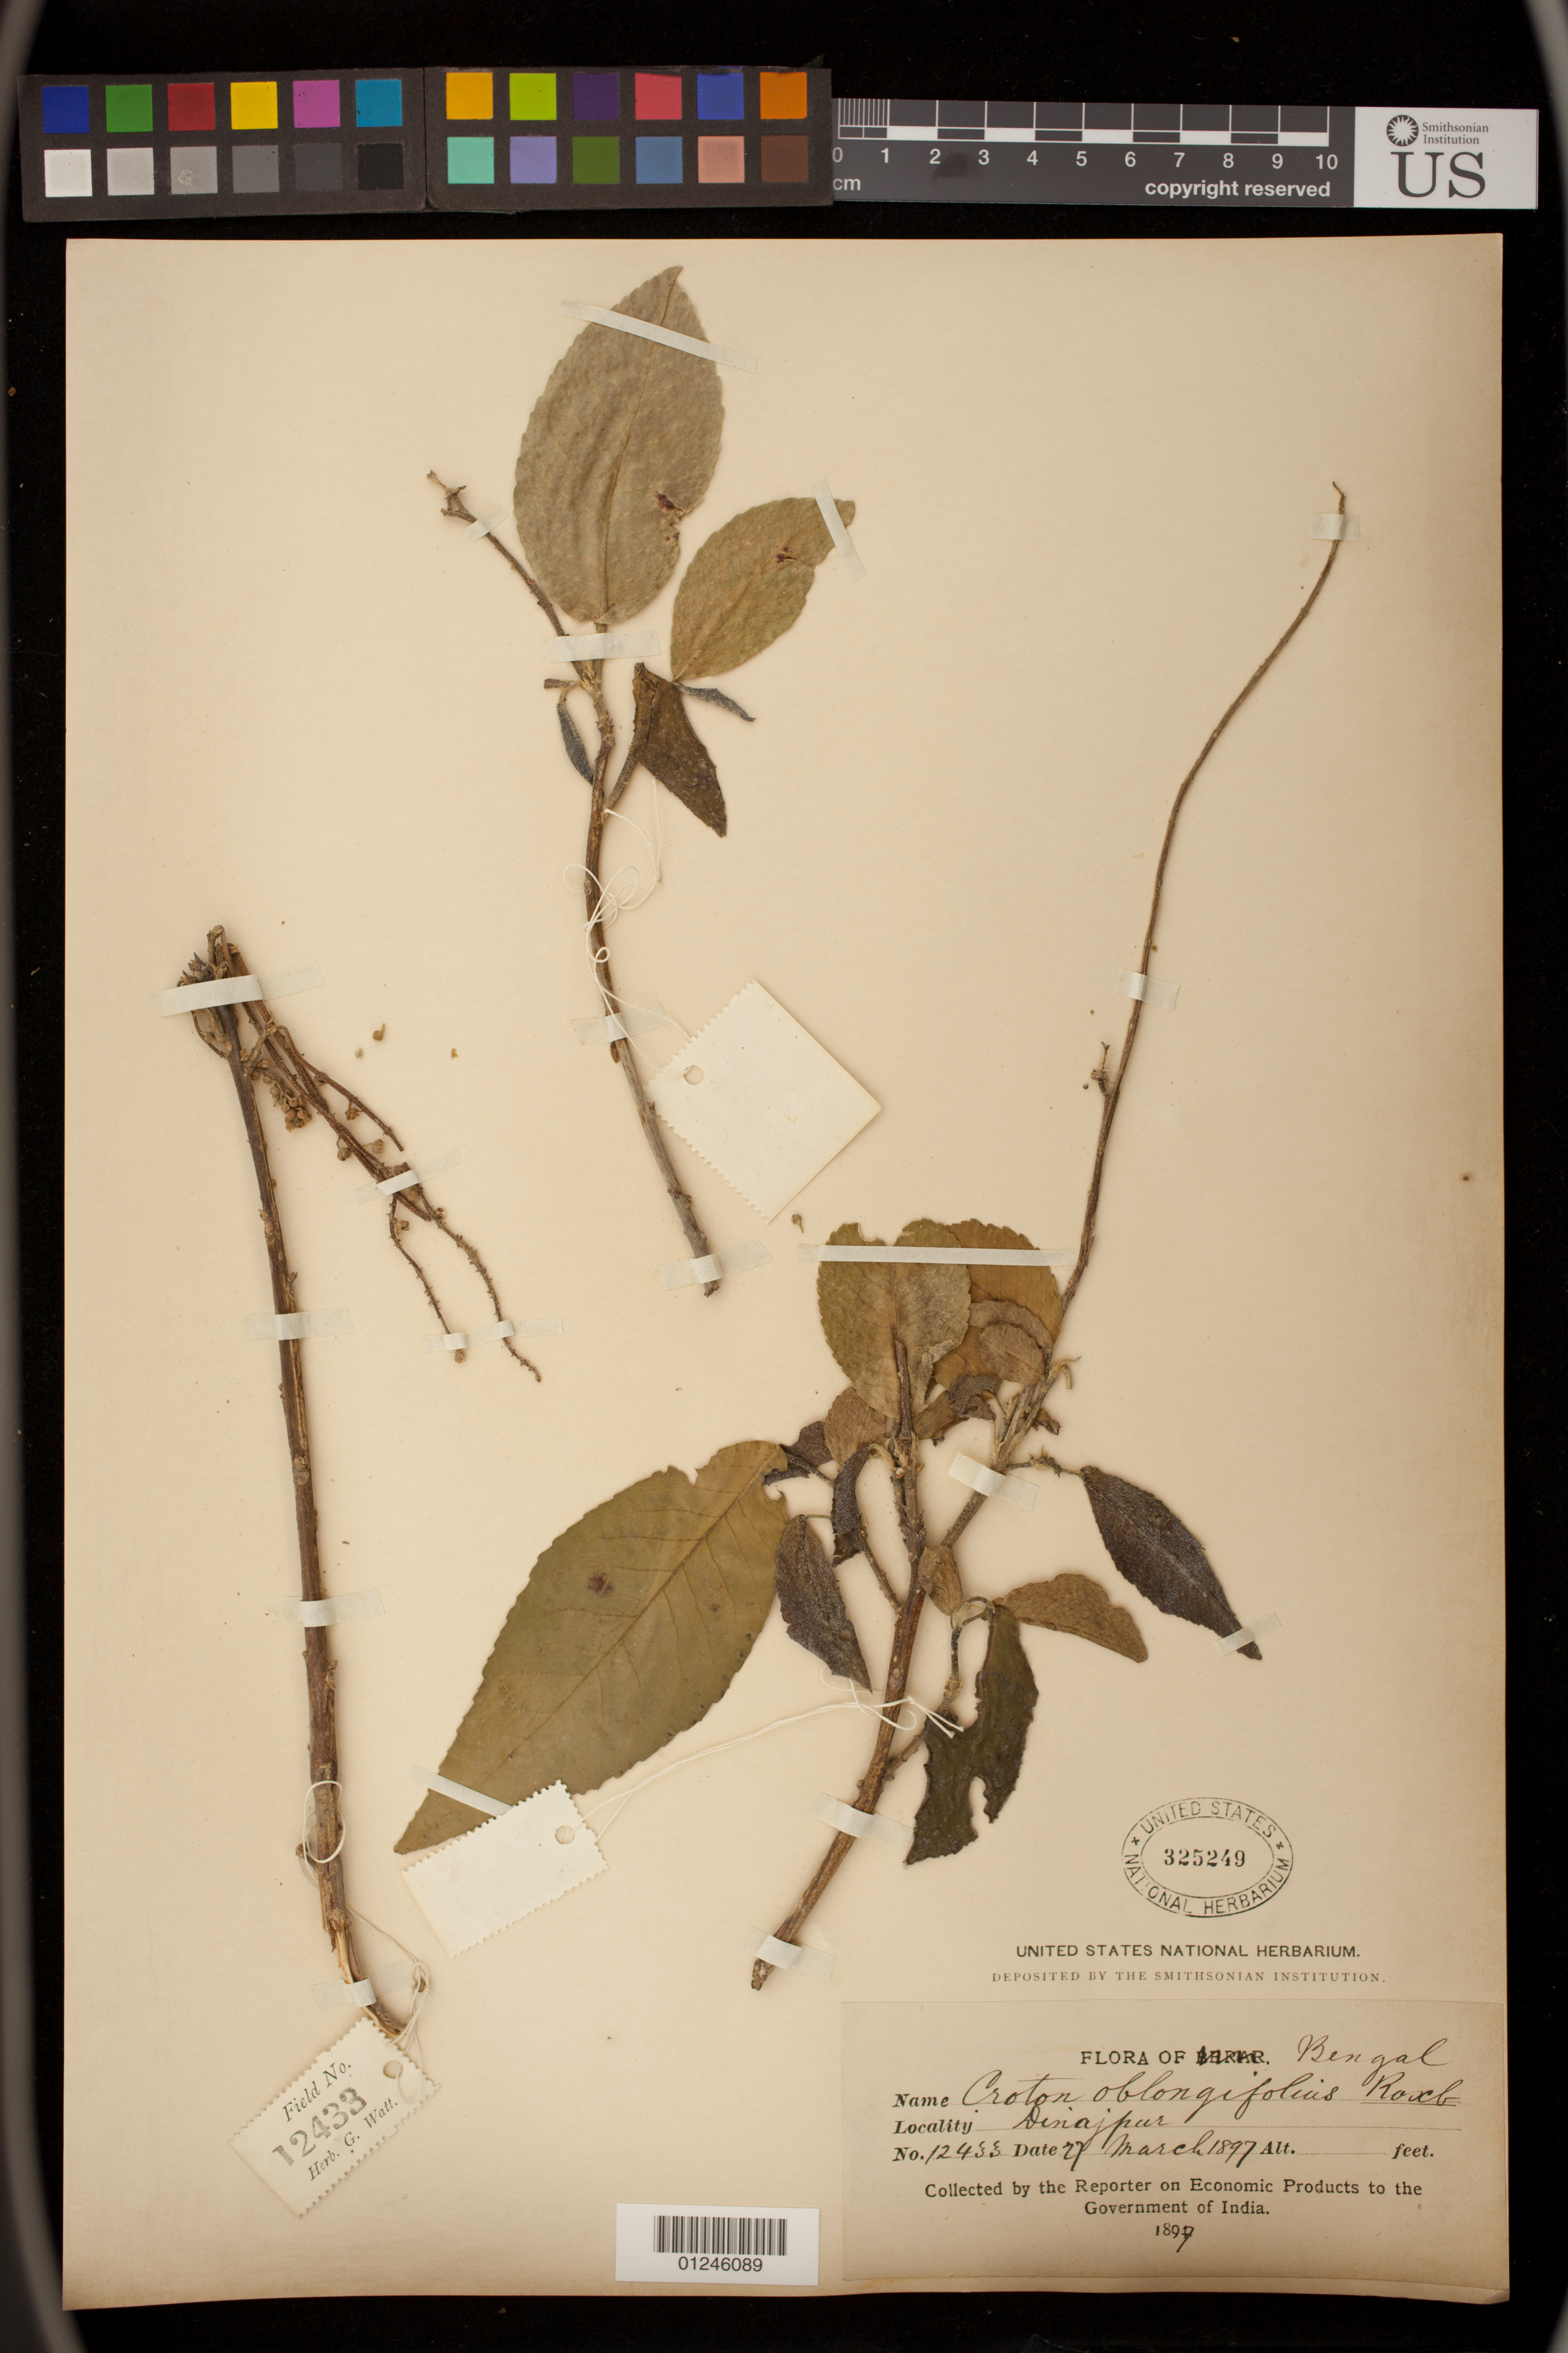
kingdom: Plantae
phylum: Tracheophyta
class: Magnoliopsida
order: Malpighiales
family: Euphorbiaceae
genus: Croton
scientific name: Croton oblongifolius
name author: Roxb.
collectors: G. Watt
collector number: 12433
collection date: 1897-03-27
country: India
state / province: West Bengal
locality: Dinajpur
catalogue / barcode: US 325249